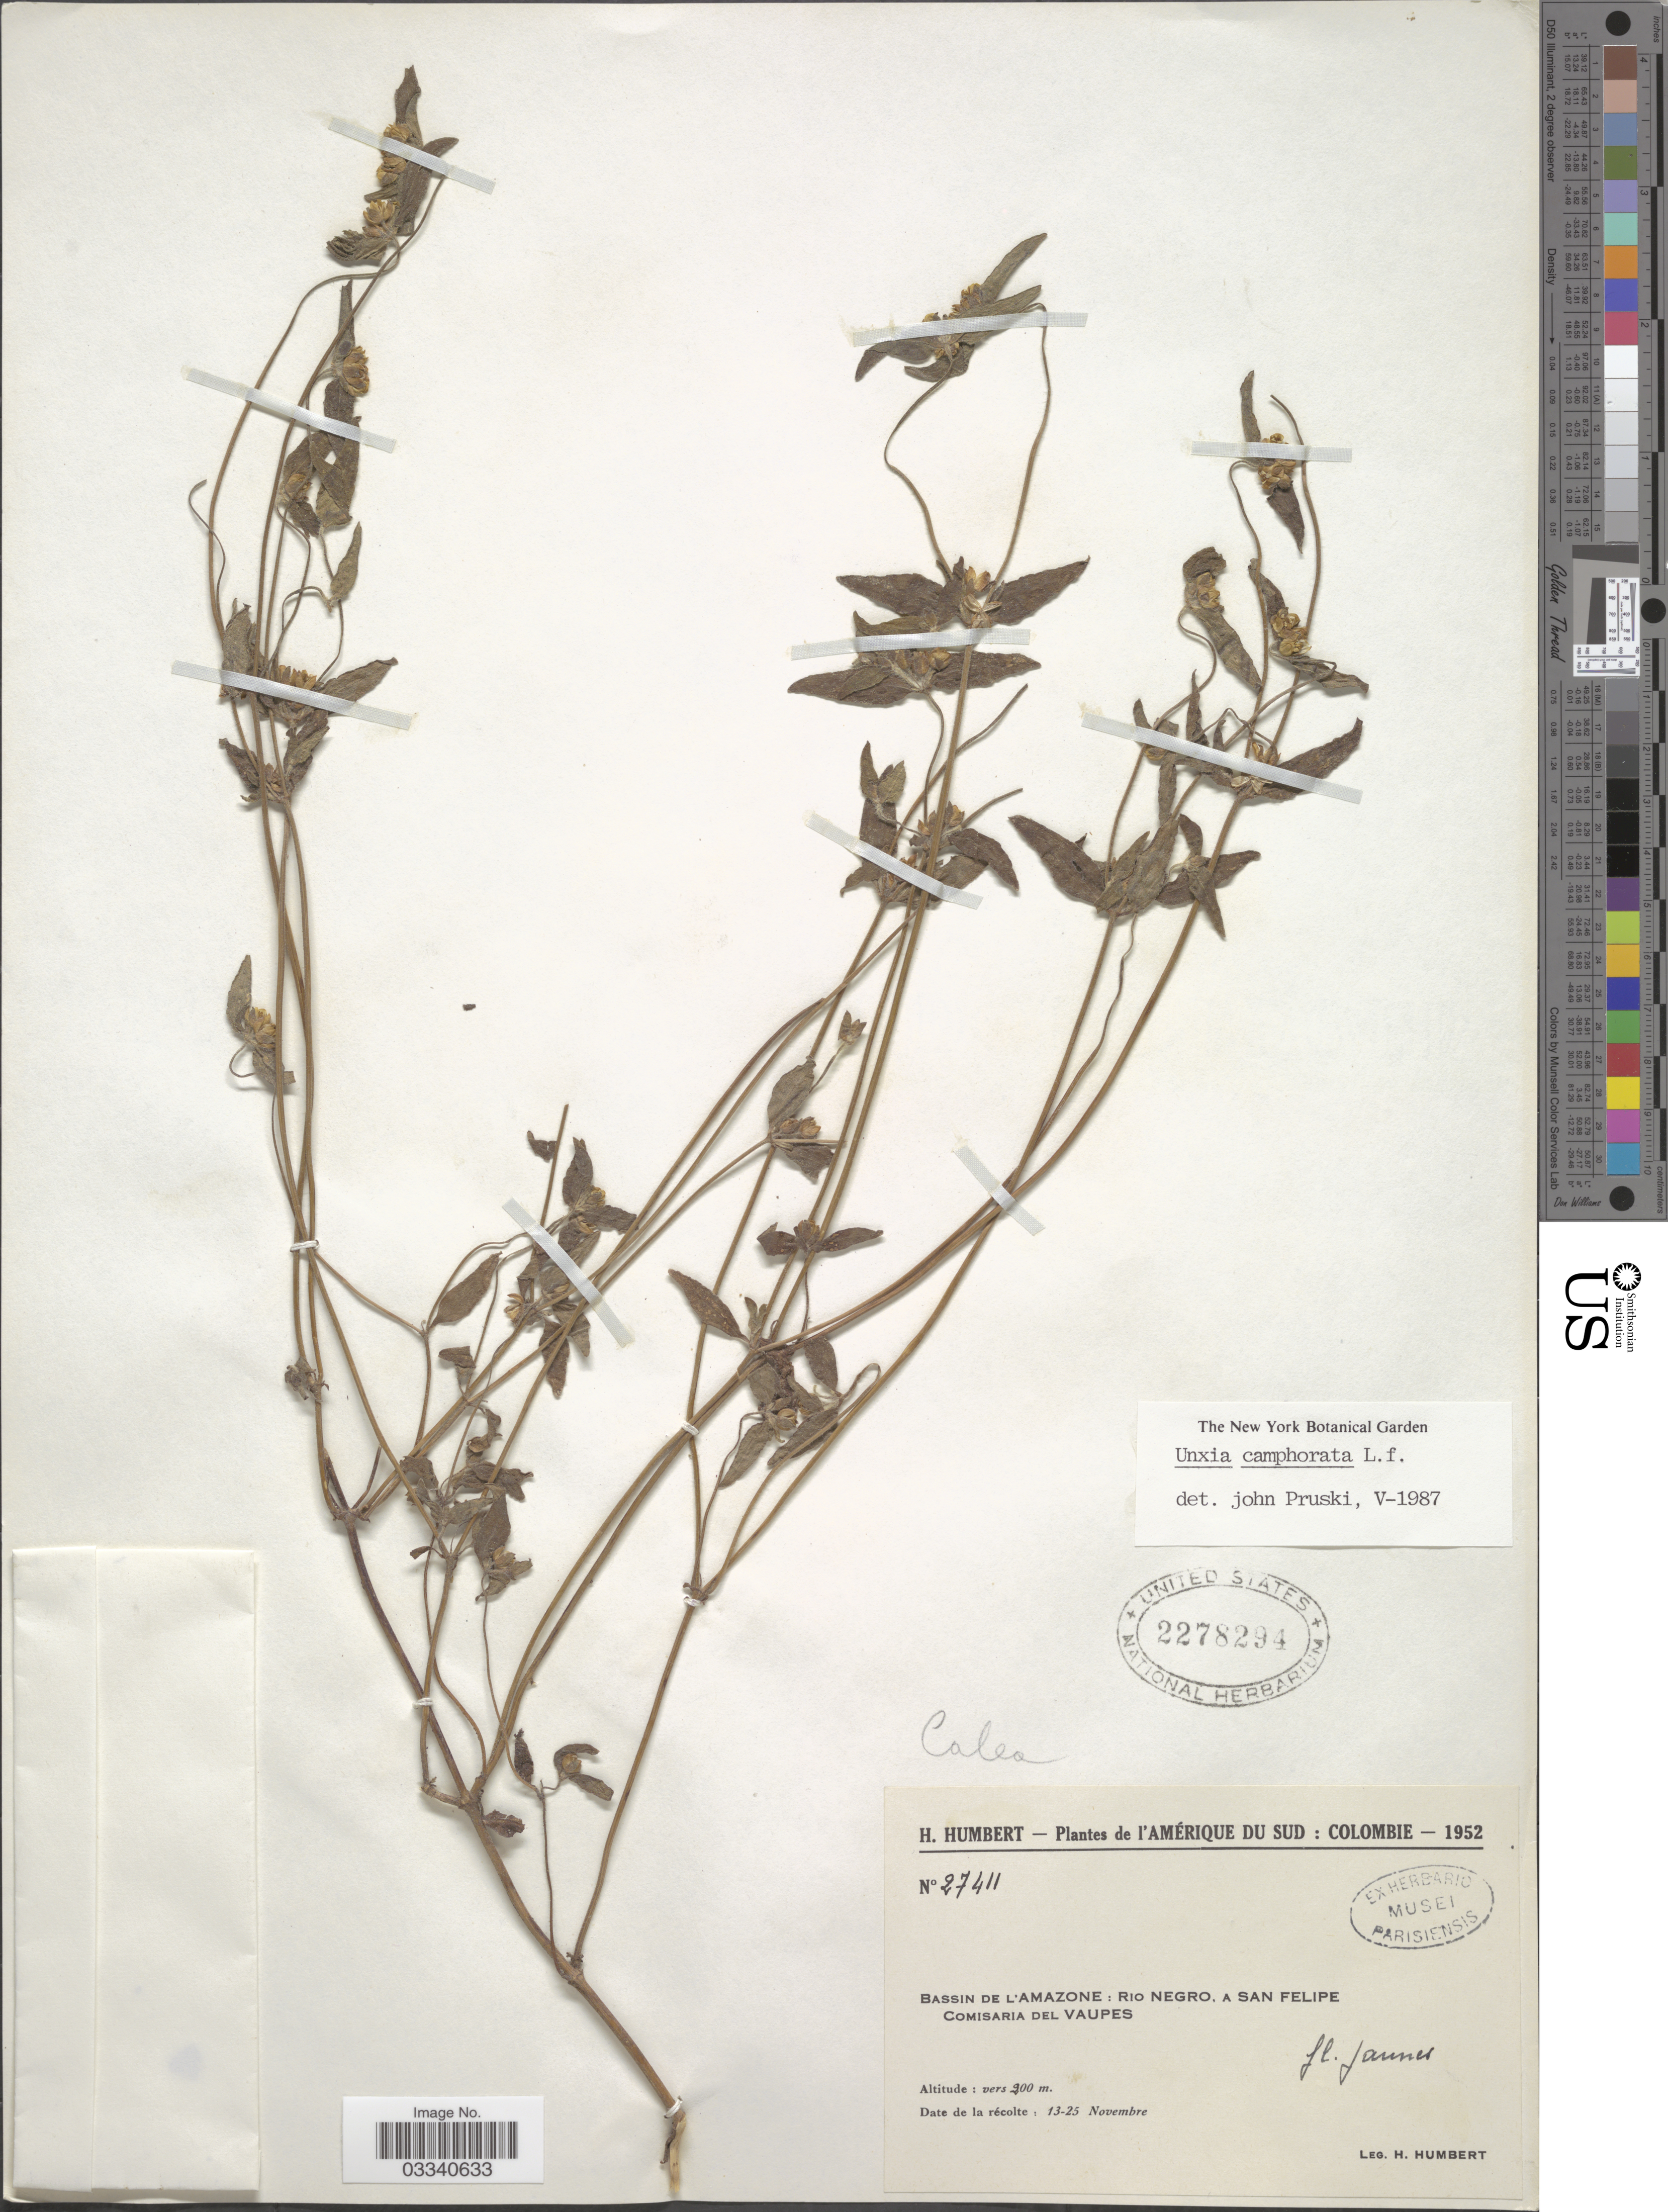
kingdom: Plantae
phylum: Tracheophyta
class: Magnoliopsida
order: Asterales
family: Asteraceae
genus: Unxia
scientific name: Unxia camphorata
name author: L. f.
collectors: H. Humbert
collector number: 27411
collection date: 1952-11-13/1952-11-25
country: Colombia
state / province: Vaupés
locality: Bassin de l'Amazone: Rio Negro, a San Felipe. Comisaria del Vaueps.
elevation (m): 200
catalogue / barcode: US 2278294